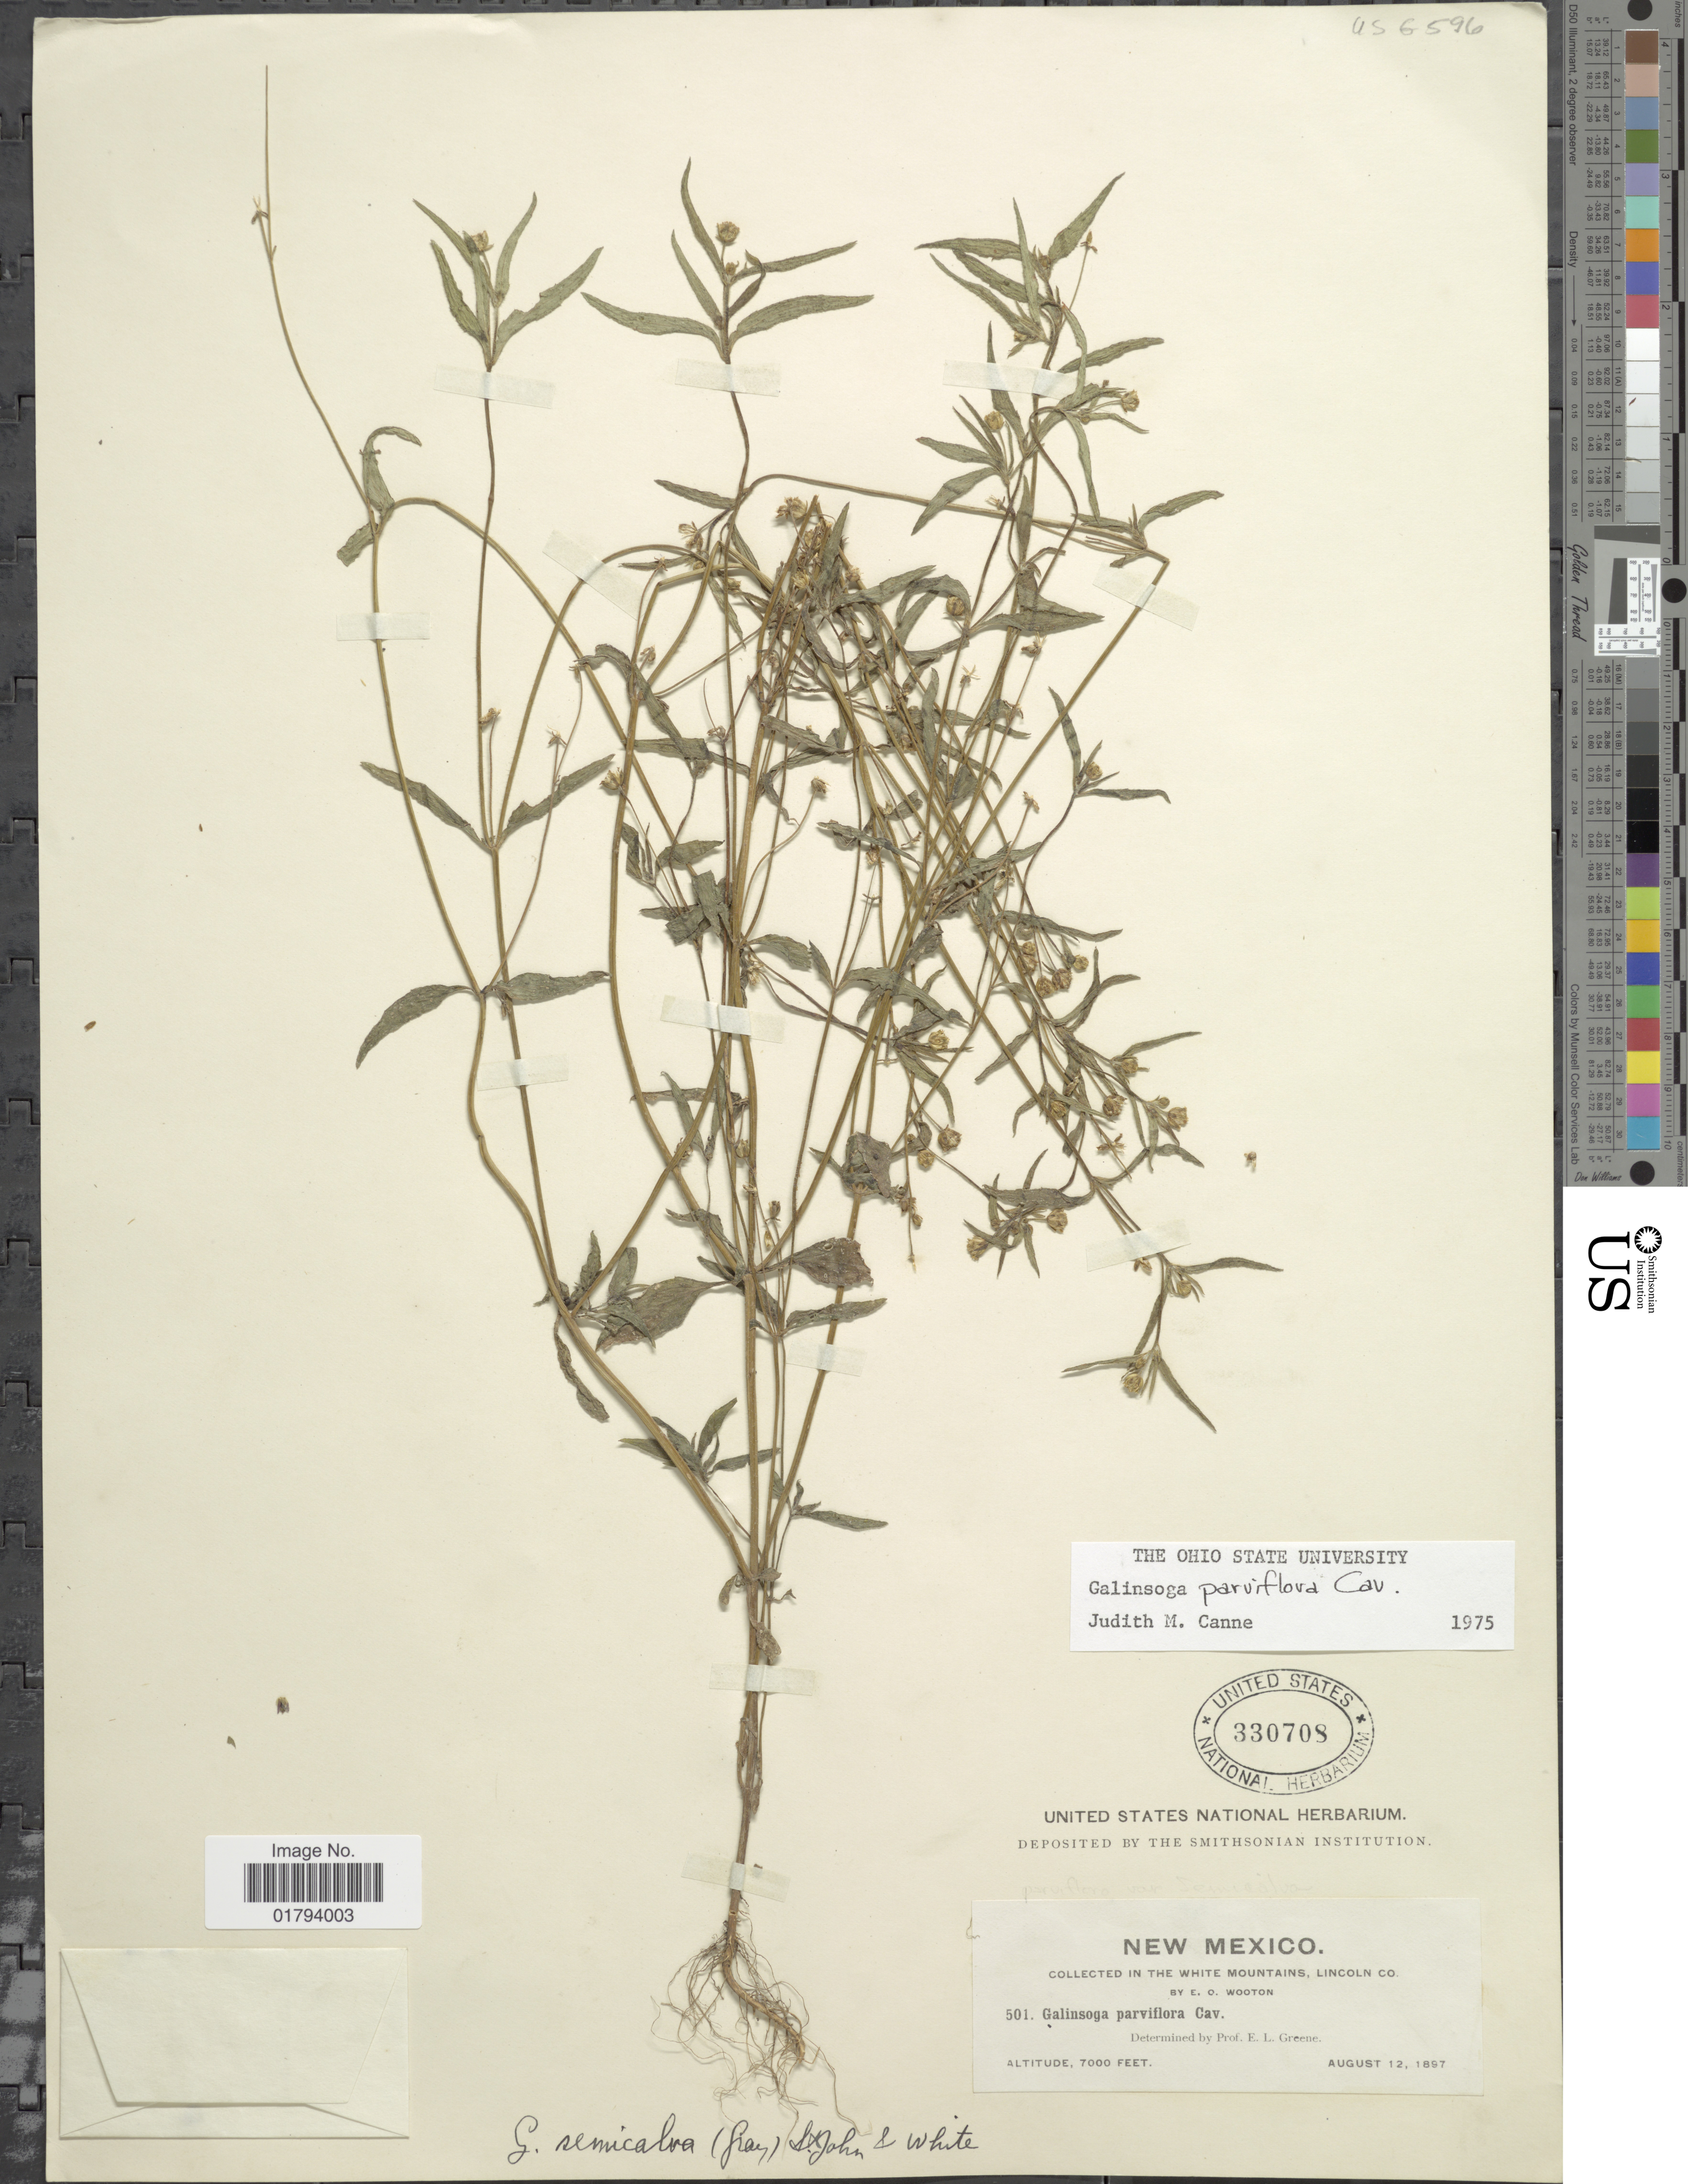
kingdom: Plantae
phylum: Tracheophyta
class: Magnoliopsida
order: Asterales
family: Asteraceae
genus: Galinsoga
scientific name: Galinsoga parviflora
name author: Cav.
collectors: E. O. Wooton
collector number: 501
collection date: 1897-08-12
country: United States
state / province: New Mexico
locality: White Mountains, Lincoln Co.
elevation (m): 2134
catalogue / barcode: US 330708